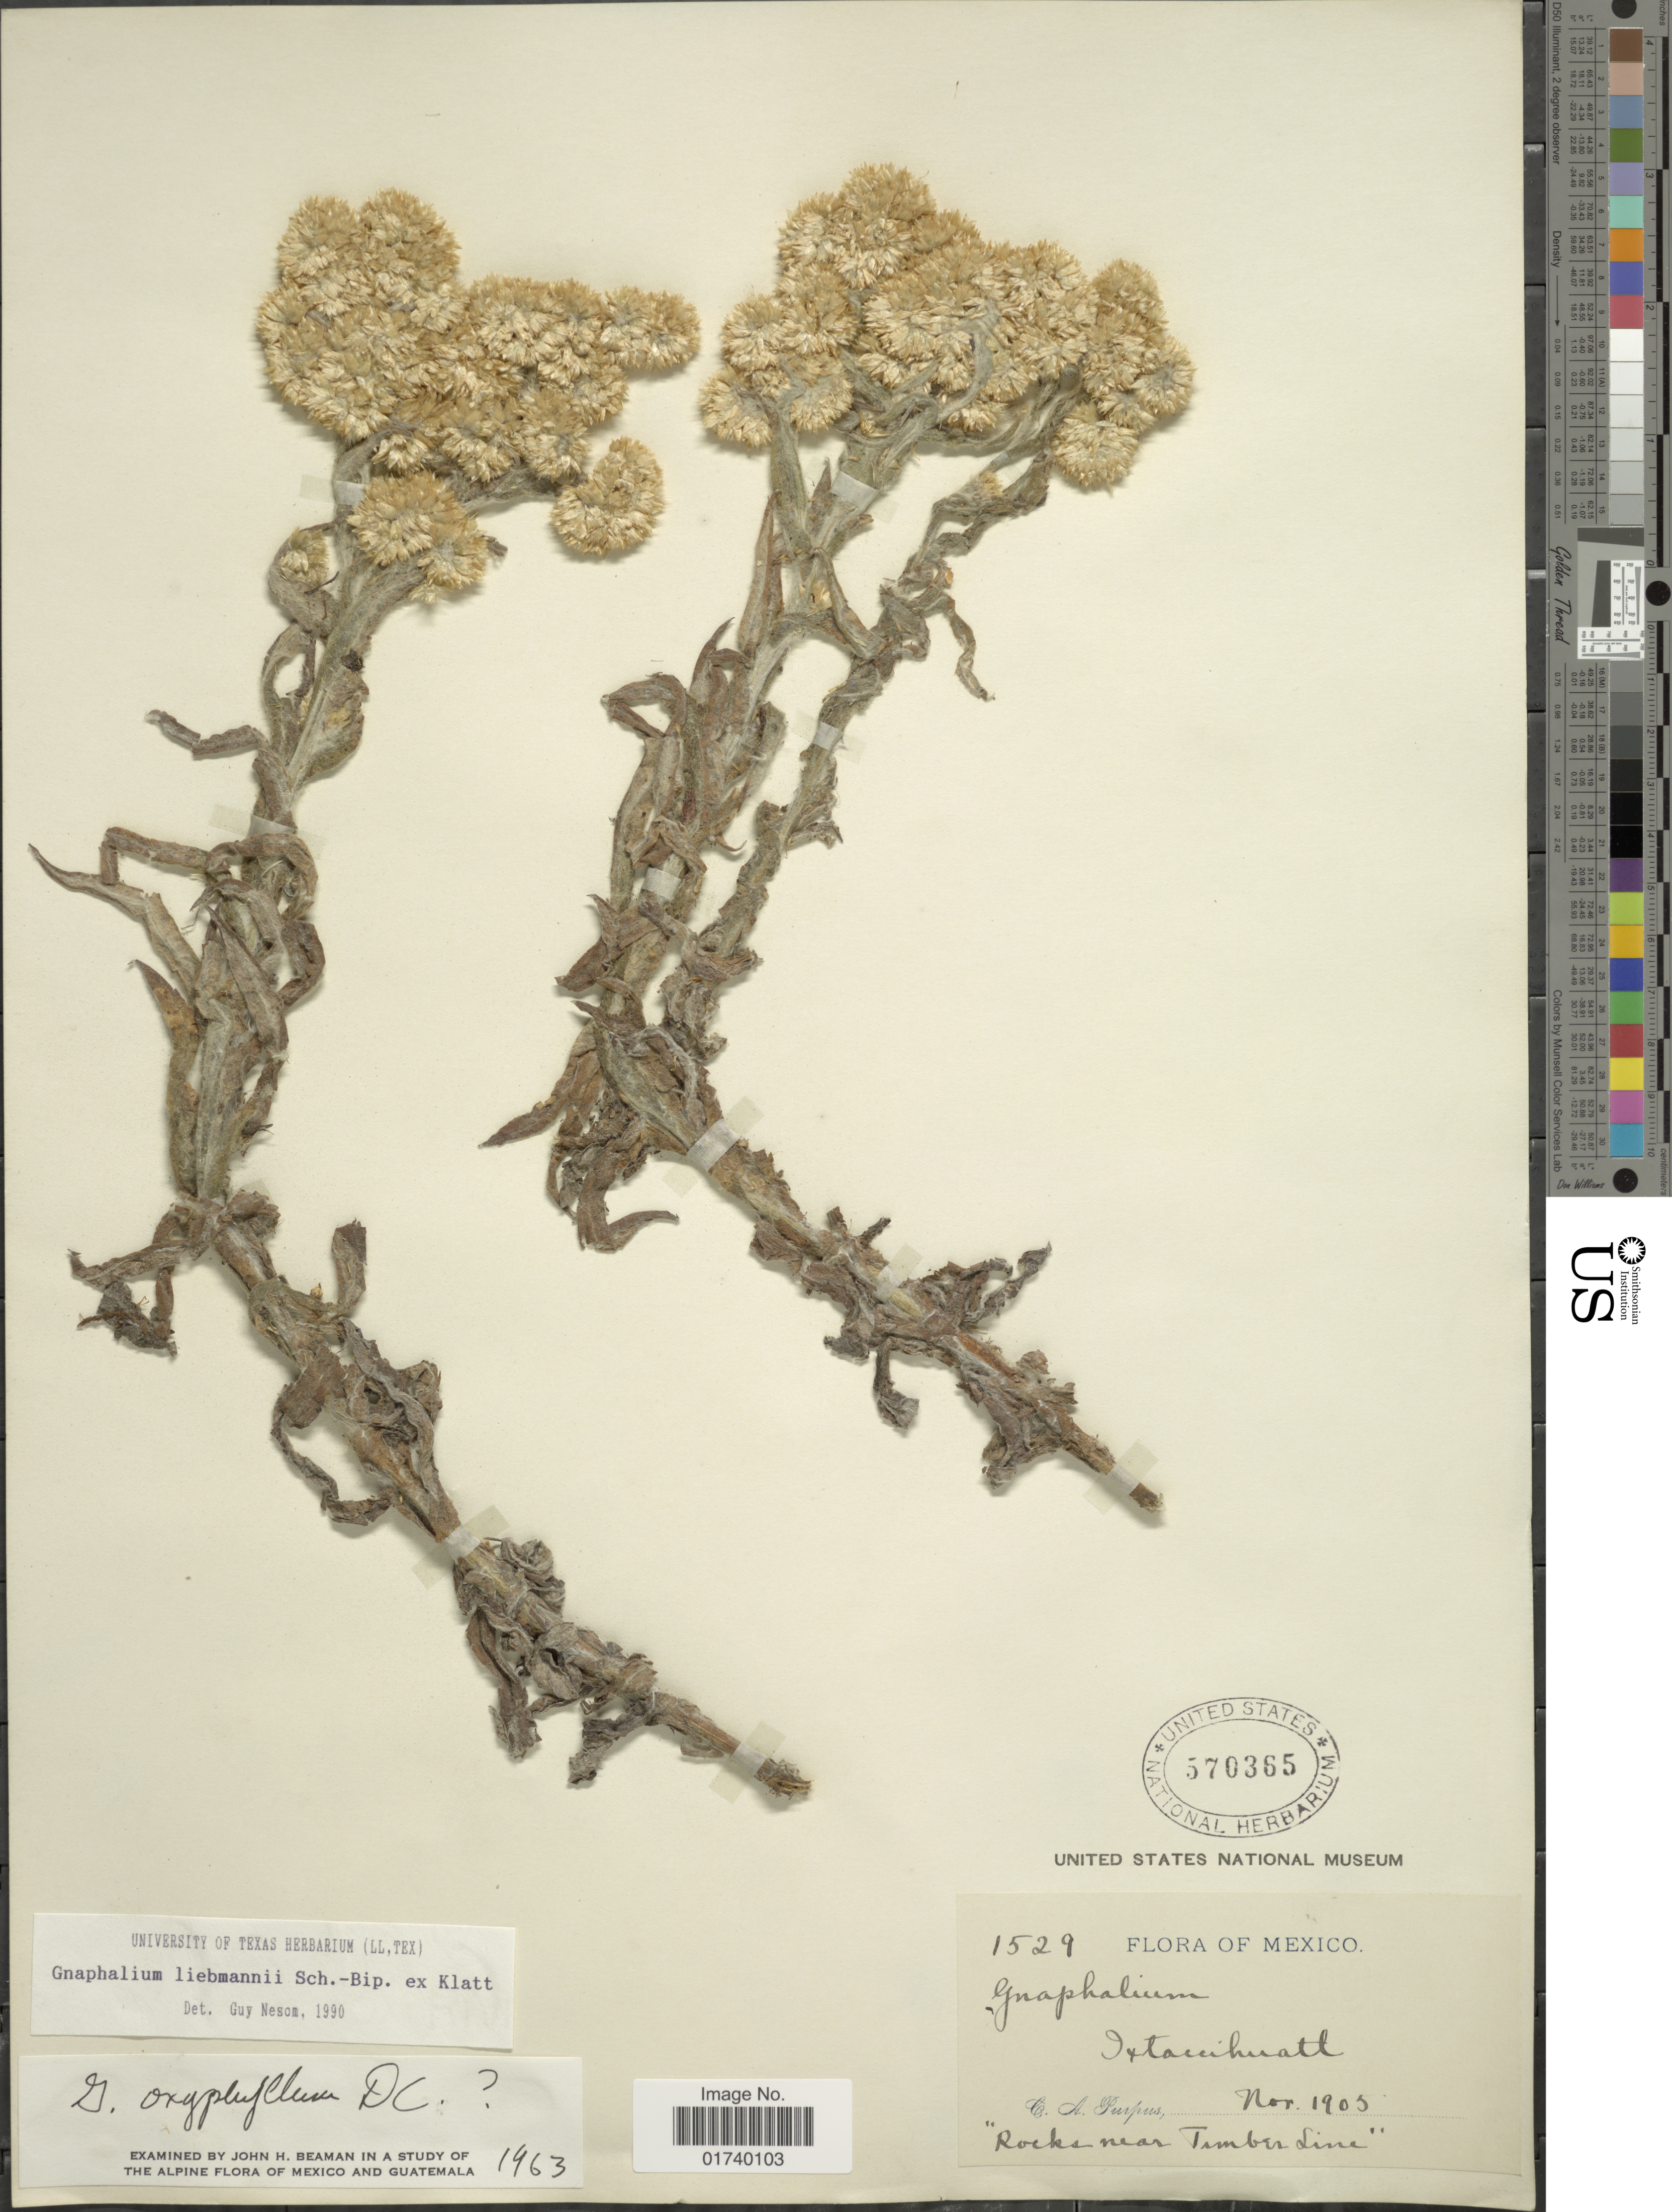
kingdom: Plantae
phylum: Tracheophyta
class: Magnoliopsida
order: Asterales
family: Asteraceae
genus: Pseudognaphalium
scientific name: Pseudognaphalium nataliae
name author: (F. J. Espinosa) Villareal et al.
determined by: Nesom, Guy L.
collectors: C. A. Purpus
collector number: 1529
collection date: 1905-11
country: Mexico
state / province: México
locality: Ixtanihuatl.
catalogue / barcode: US 570365